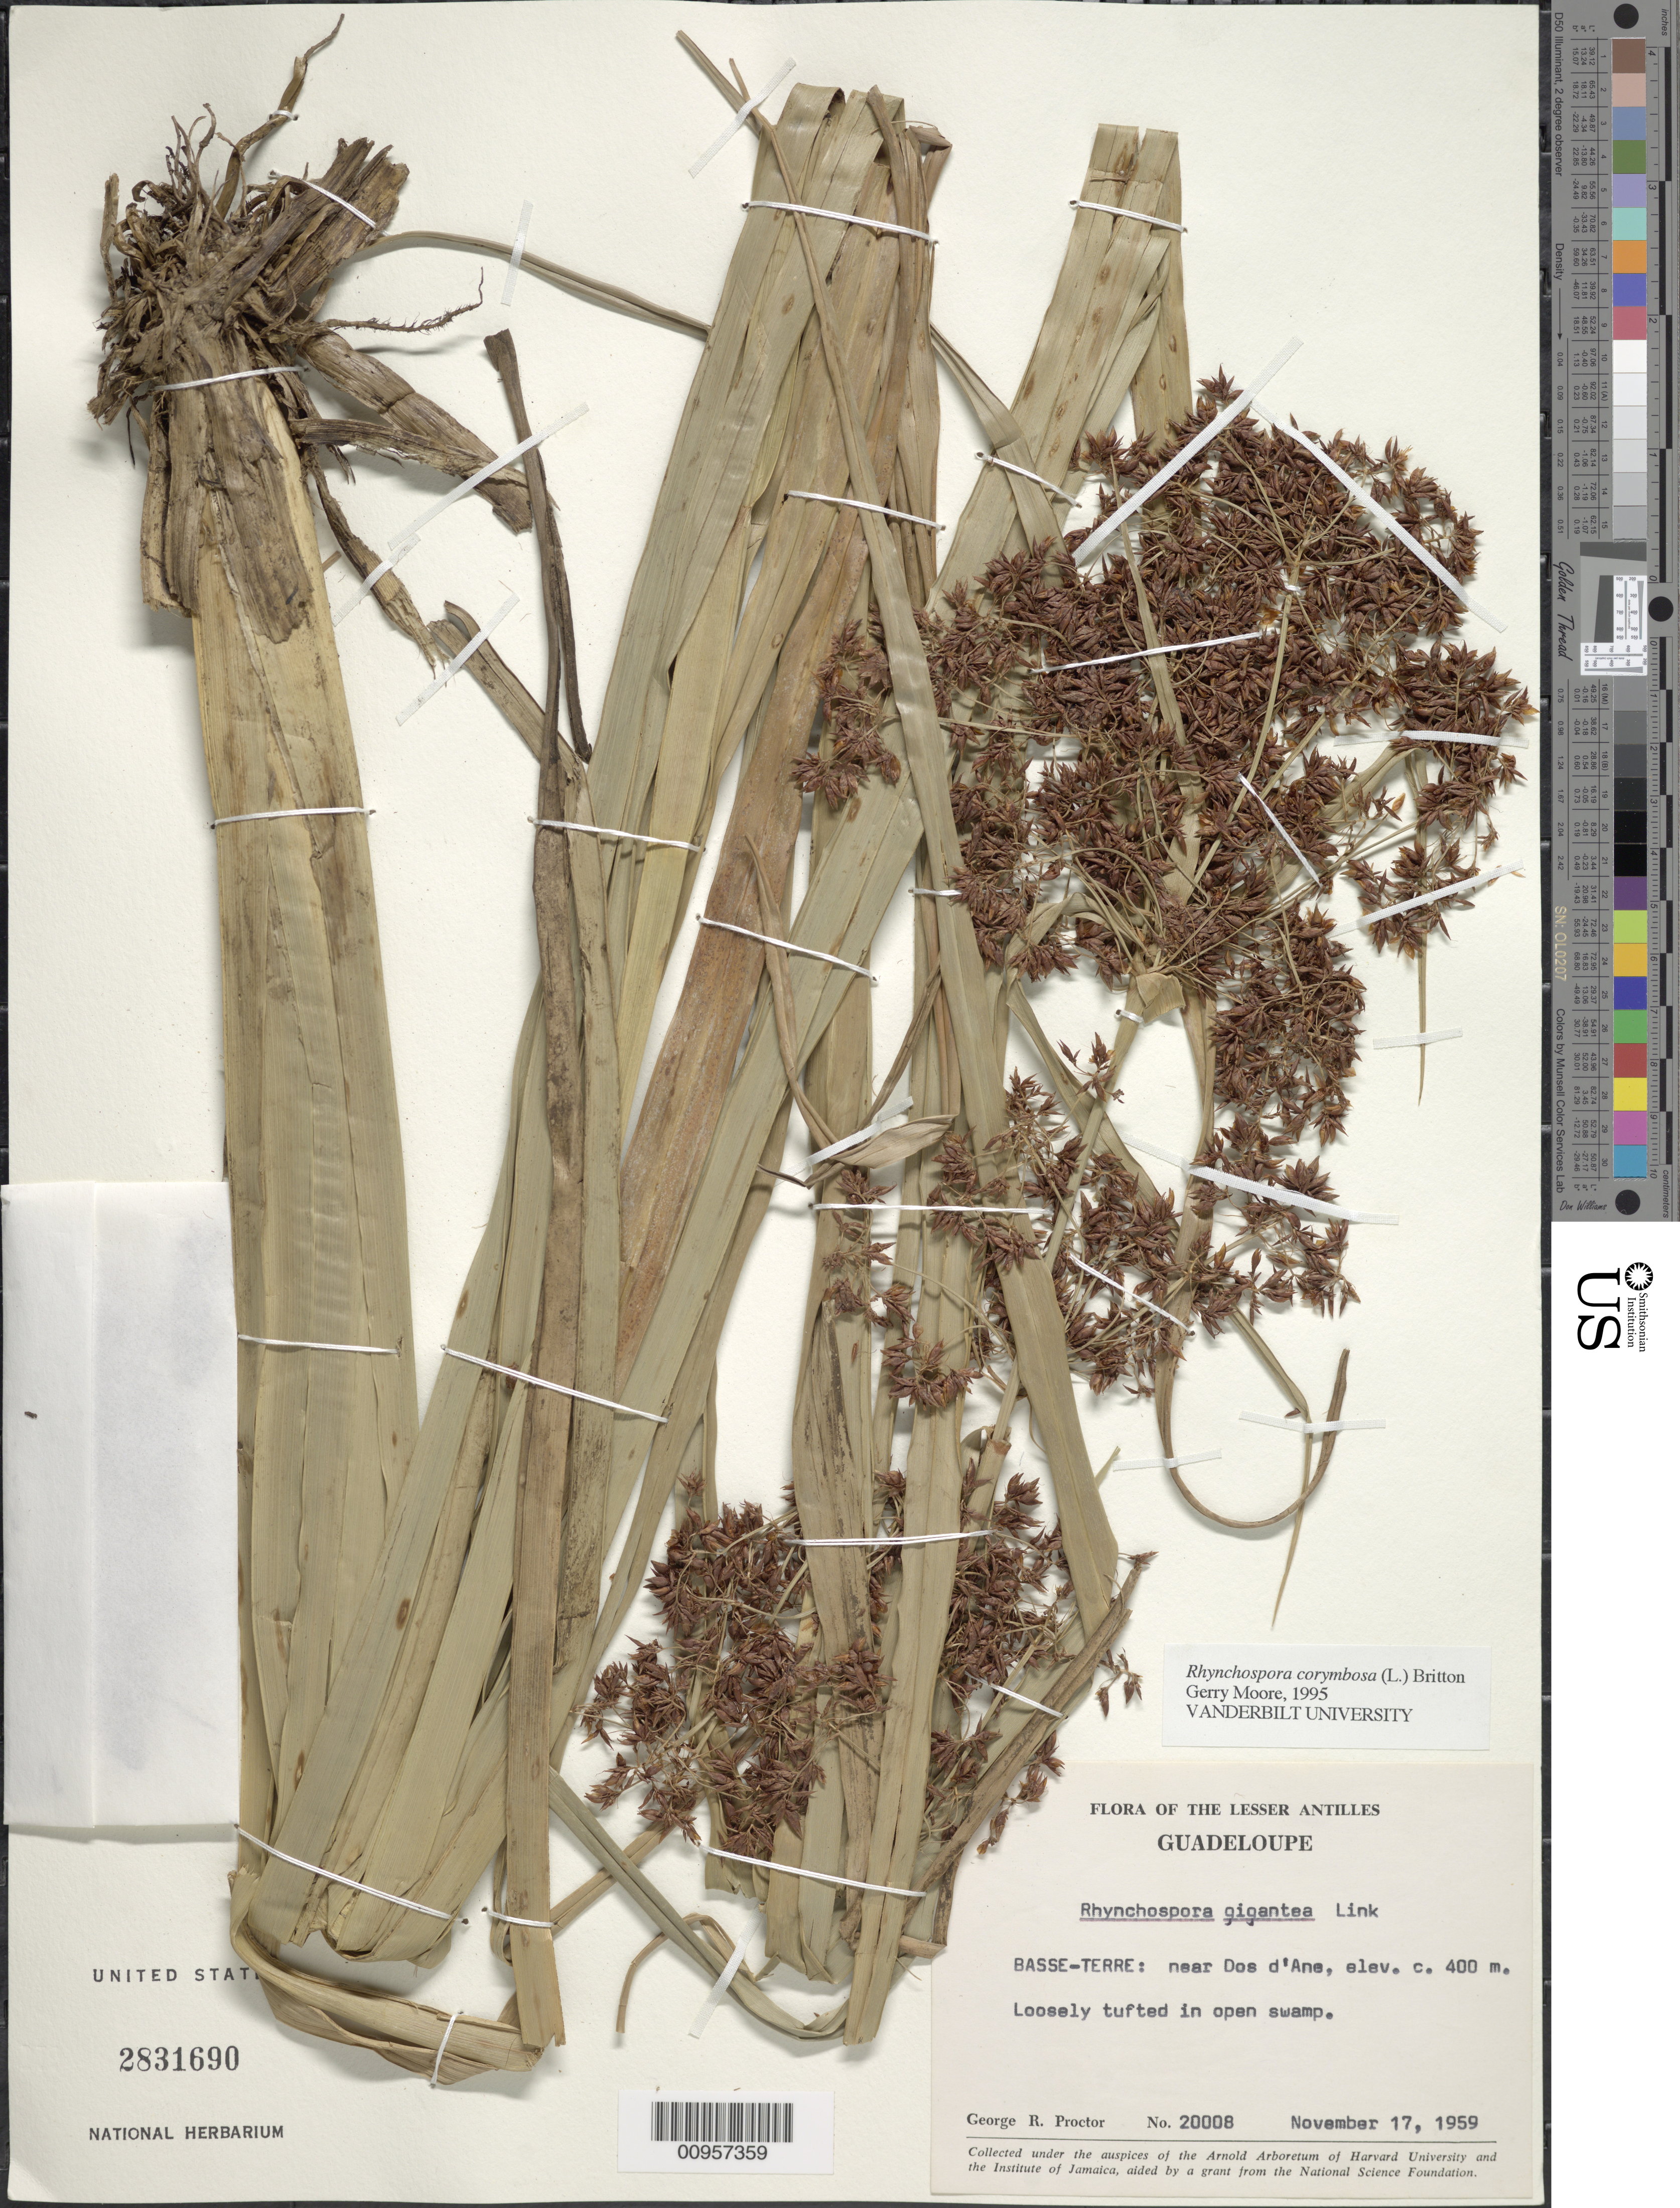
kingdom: Plantae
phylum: Tracheophyta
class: Liliopsida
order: Poales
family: Cyperaceae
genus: Rhynchospora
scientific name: Rhynchospora corymbosa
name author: (L.) Britton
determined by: Moore, G.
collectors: G. R. Proctor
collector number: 20008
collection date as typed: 17 Nov 1959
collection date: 1959-11-17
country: Guadeloupe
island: Basse Terre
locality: Basse-Terre, near Dos d'Ane, swamp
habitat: In open swamp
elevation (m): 400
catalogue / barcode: US 2831690